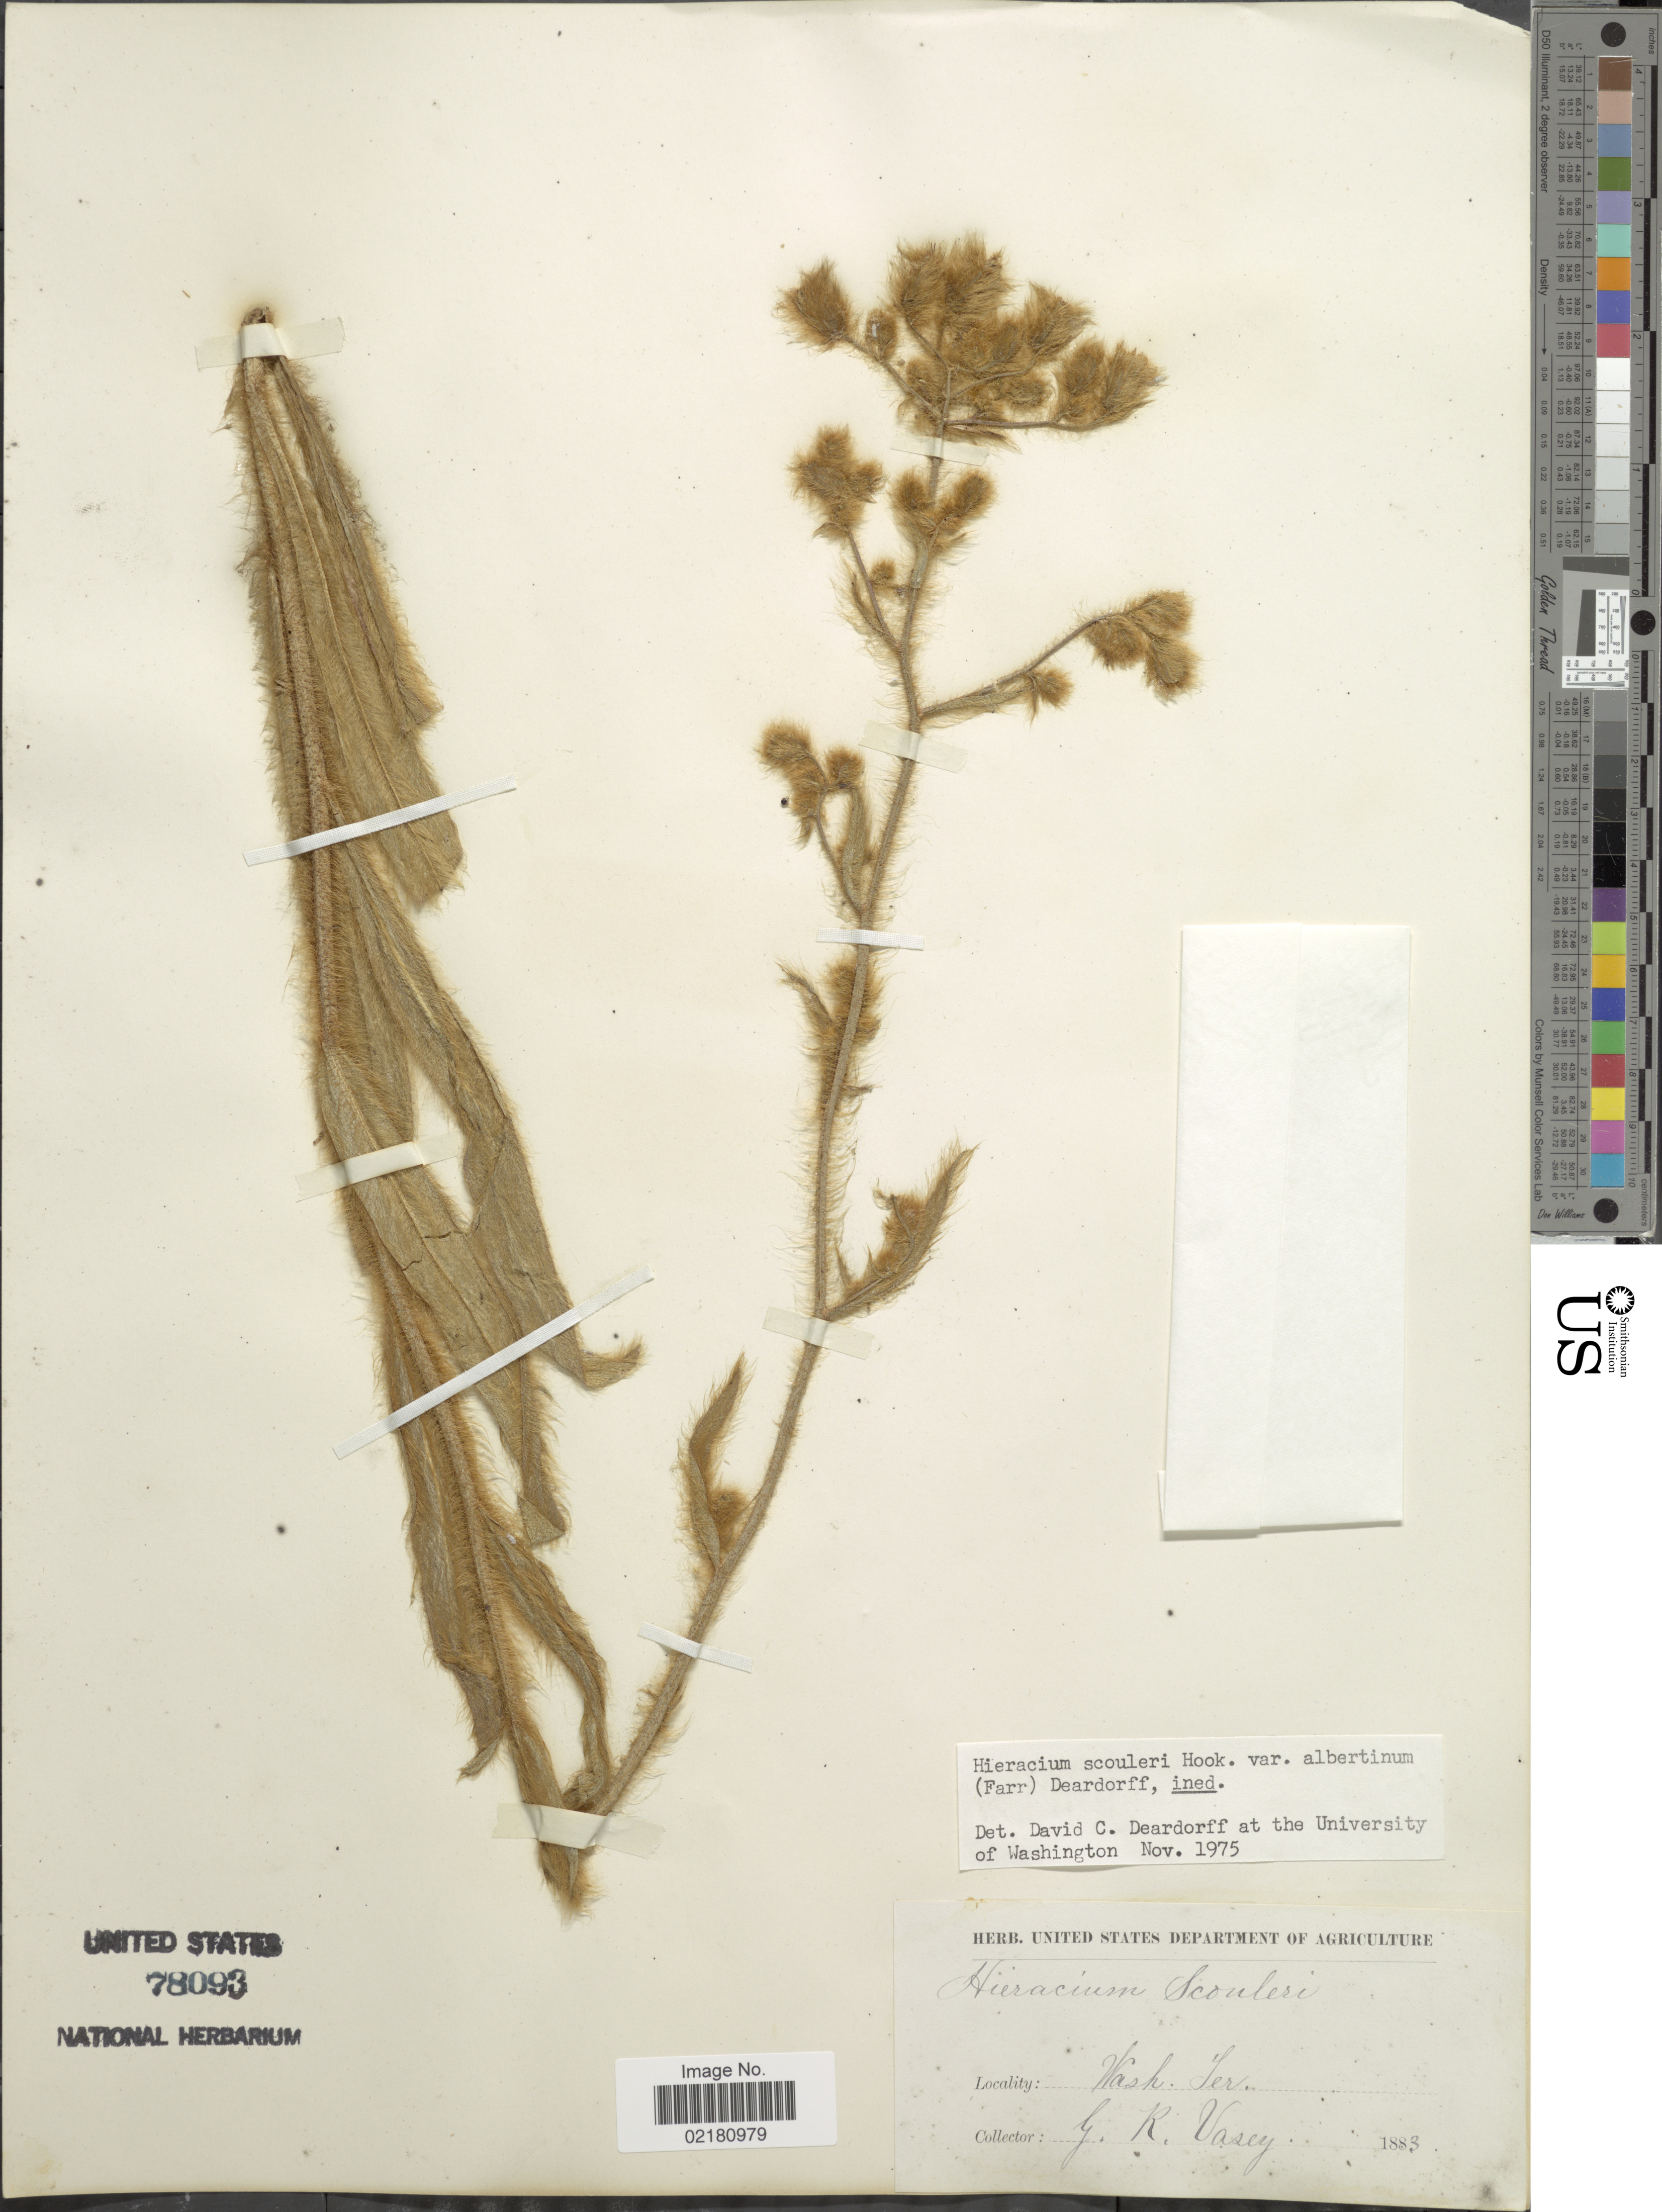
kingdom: Plantae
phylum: Tracheophyta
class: Magnoliopsida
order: Asterales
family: Asteraceae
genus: Hieracium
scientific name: Hieracium scouleri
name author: Hook.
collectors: G. R. Vasey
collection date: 1883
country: United States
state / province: Washington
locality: Wash Ter.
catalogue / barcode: US 78093